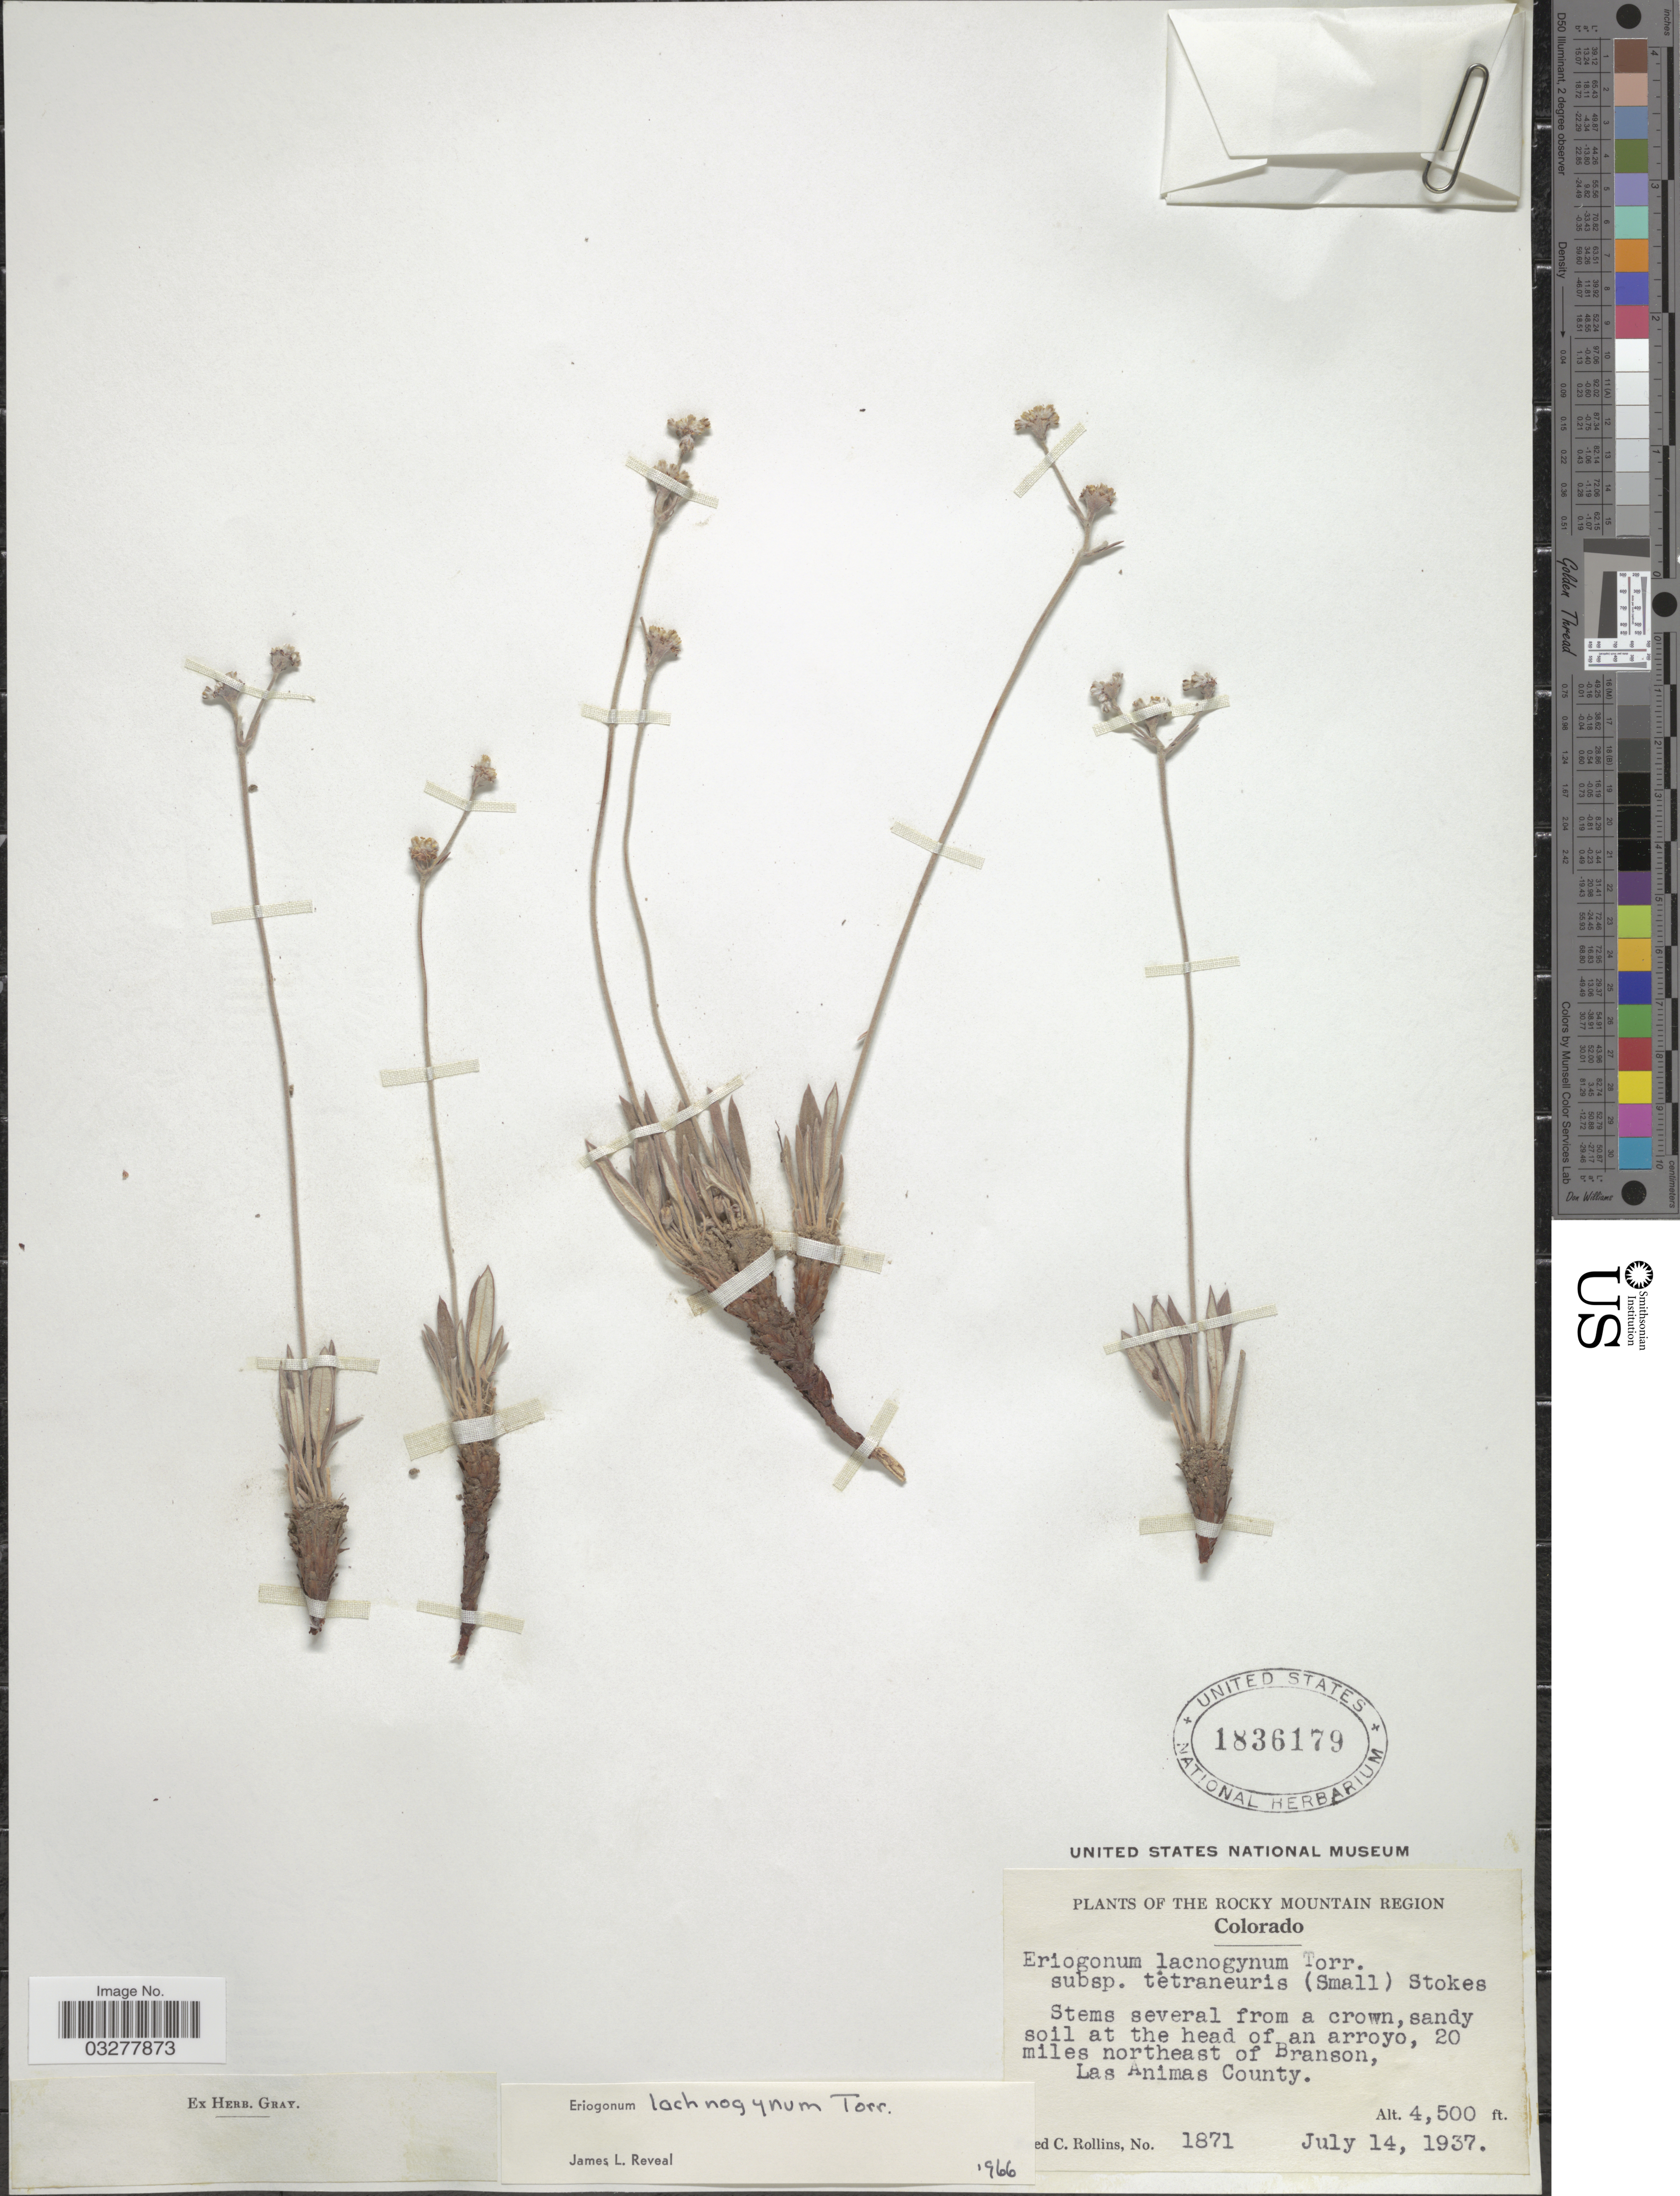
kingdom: Plantae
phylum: Tracheophyta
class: Magnoliopsida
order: Caryophyllales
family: Polygonaceae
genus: Eriogonum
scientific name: Eriogonum lachnogynum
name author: Torr. ex Benth.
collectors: R. C. Rollins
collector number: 1871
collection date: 1937-07-14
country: United States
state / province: Colorado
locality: The Rocky Mountain Region. 20 miles northeast of Branson, Las Animas County.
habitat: sandy soil at the head of an arroyo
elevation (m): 1372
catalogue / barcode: US 1836179